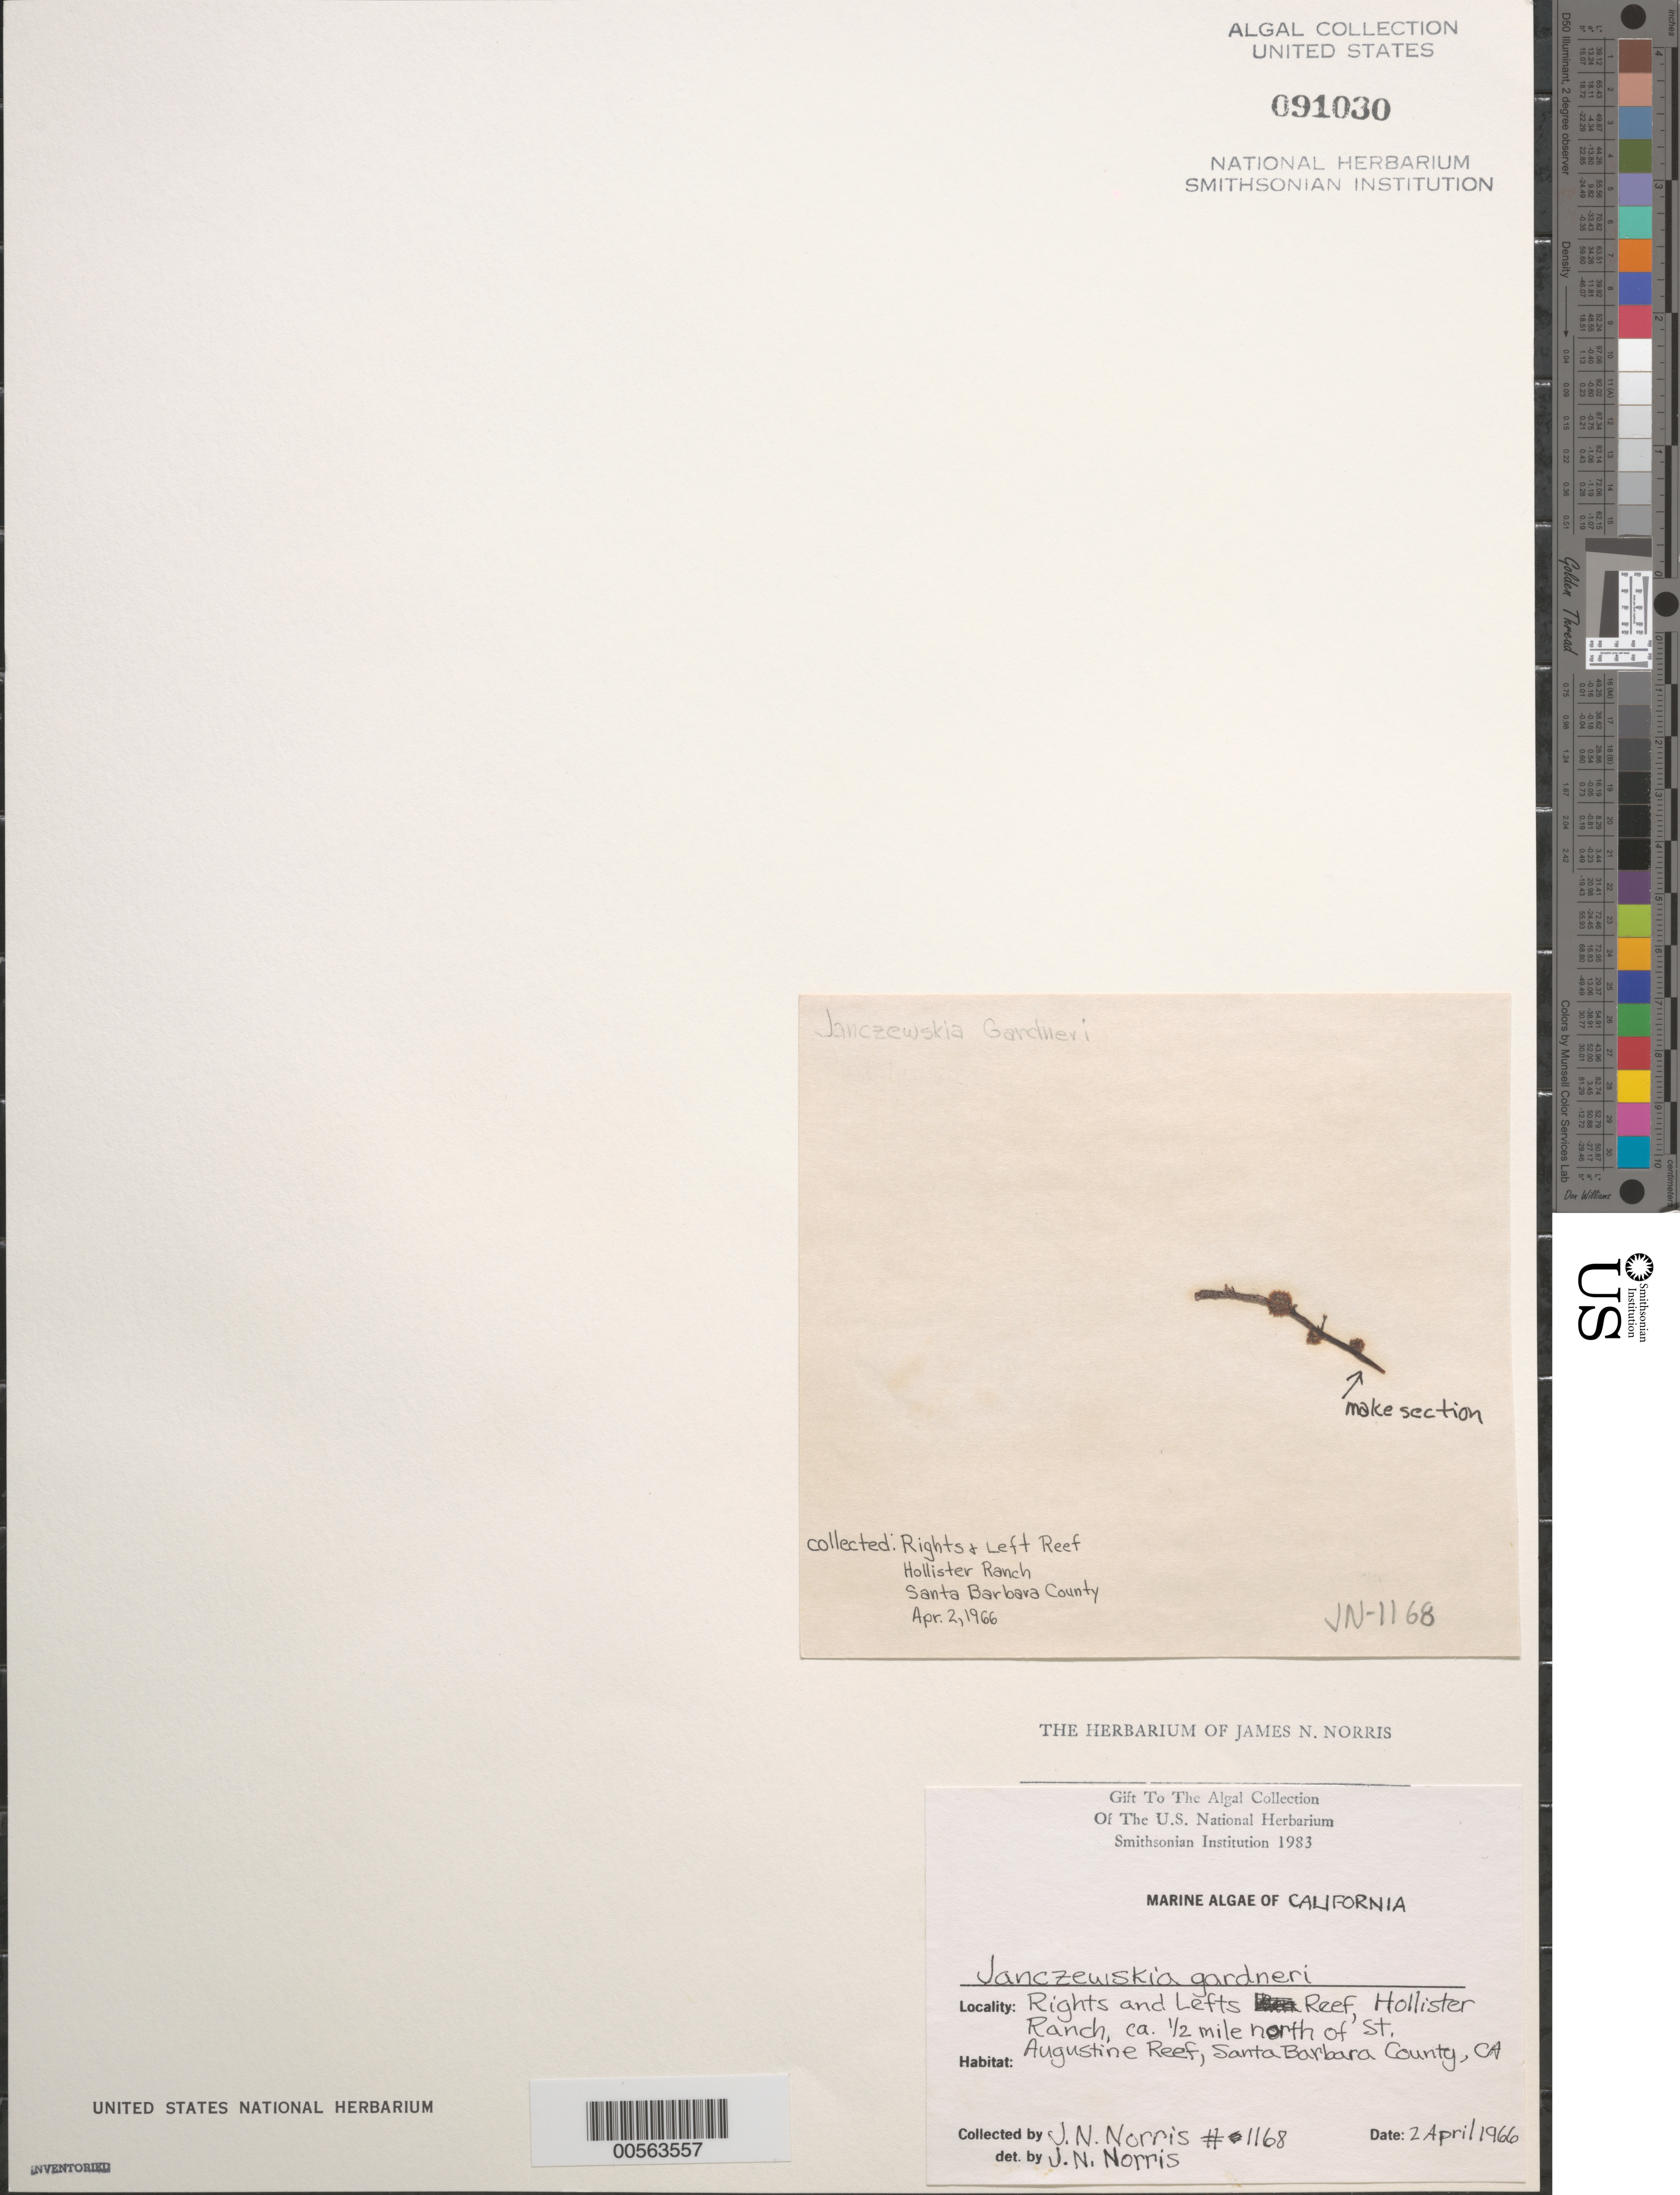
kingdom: Plantae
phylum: Rhodophyta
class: Florideophyceae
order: Ceramiales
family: Rhodomelaceae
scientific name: Heterojanczewskia gardneri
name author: (Setchell & Guernsey) K.W. Nam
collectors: J. N. Norris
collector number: JN-1168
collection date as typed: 02 Apr 1966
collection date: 1966-04-02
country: United States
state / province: California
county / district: Santa Barbara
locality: Rights and Lefts Reef, Hollister Ranch, ca. 0.5 mile north of St. Augustine Reef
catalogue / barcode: US 91030